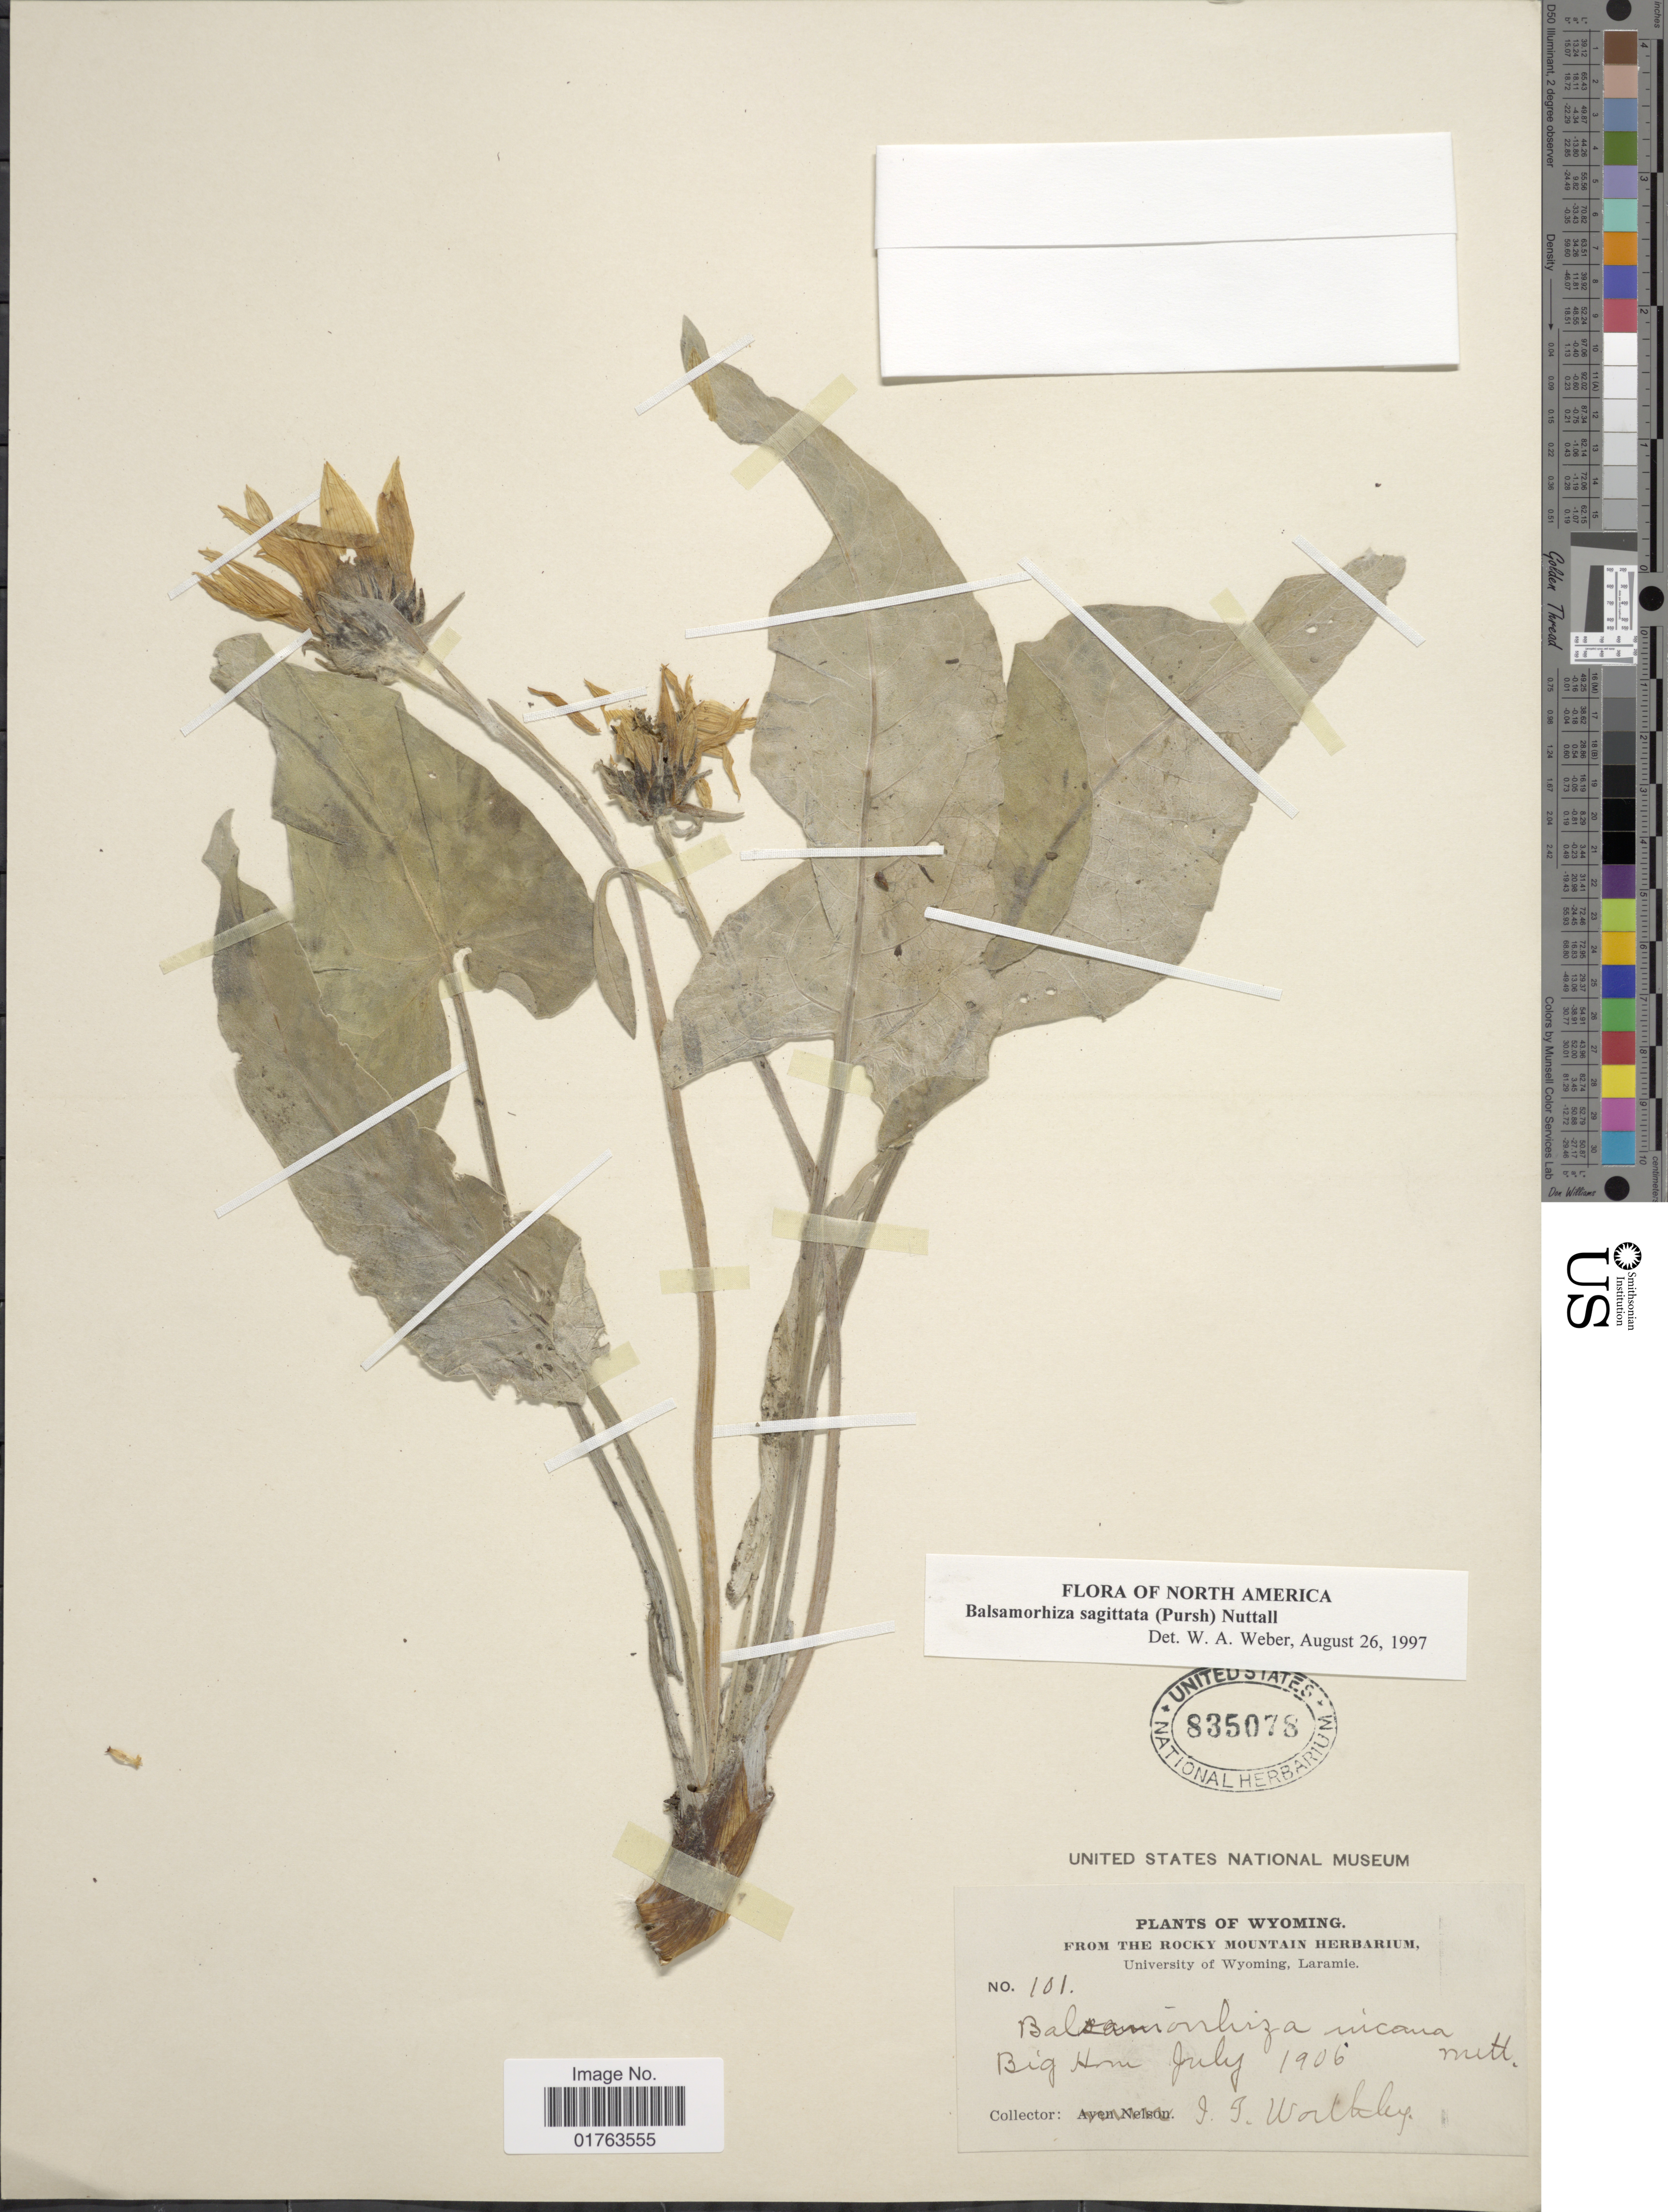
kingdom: Plantae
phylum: Tracheophyta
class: Magnoliopsida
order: Asterales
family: Asteraceae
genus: Balsamorhiza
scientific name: Balsamorhiza sagittata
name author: (Pursh) Nutt.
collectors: I. Worthley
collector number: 101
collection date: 1906-07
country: United States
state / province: Wyoming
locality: Big Horn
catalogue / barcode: US 835078